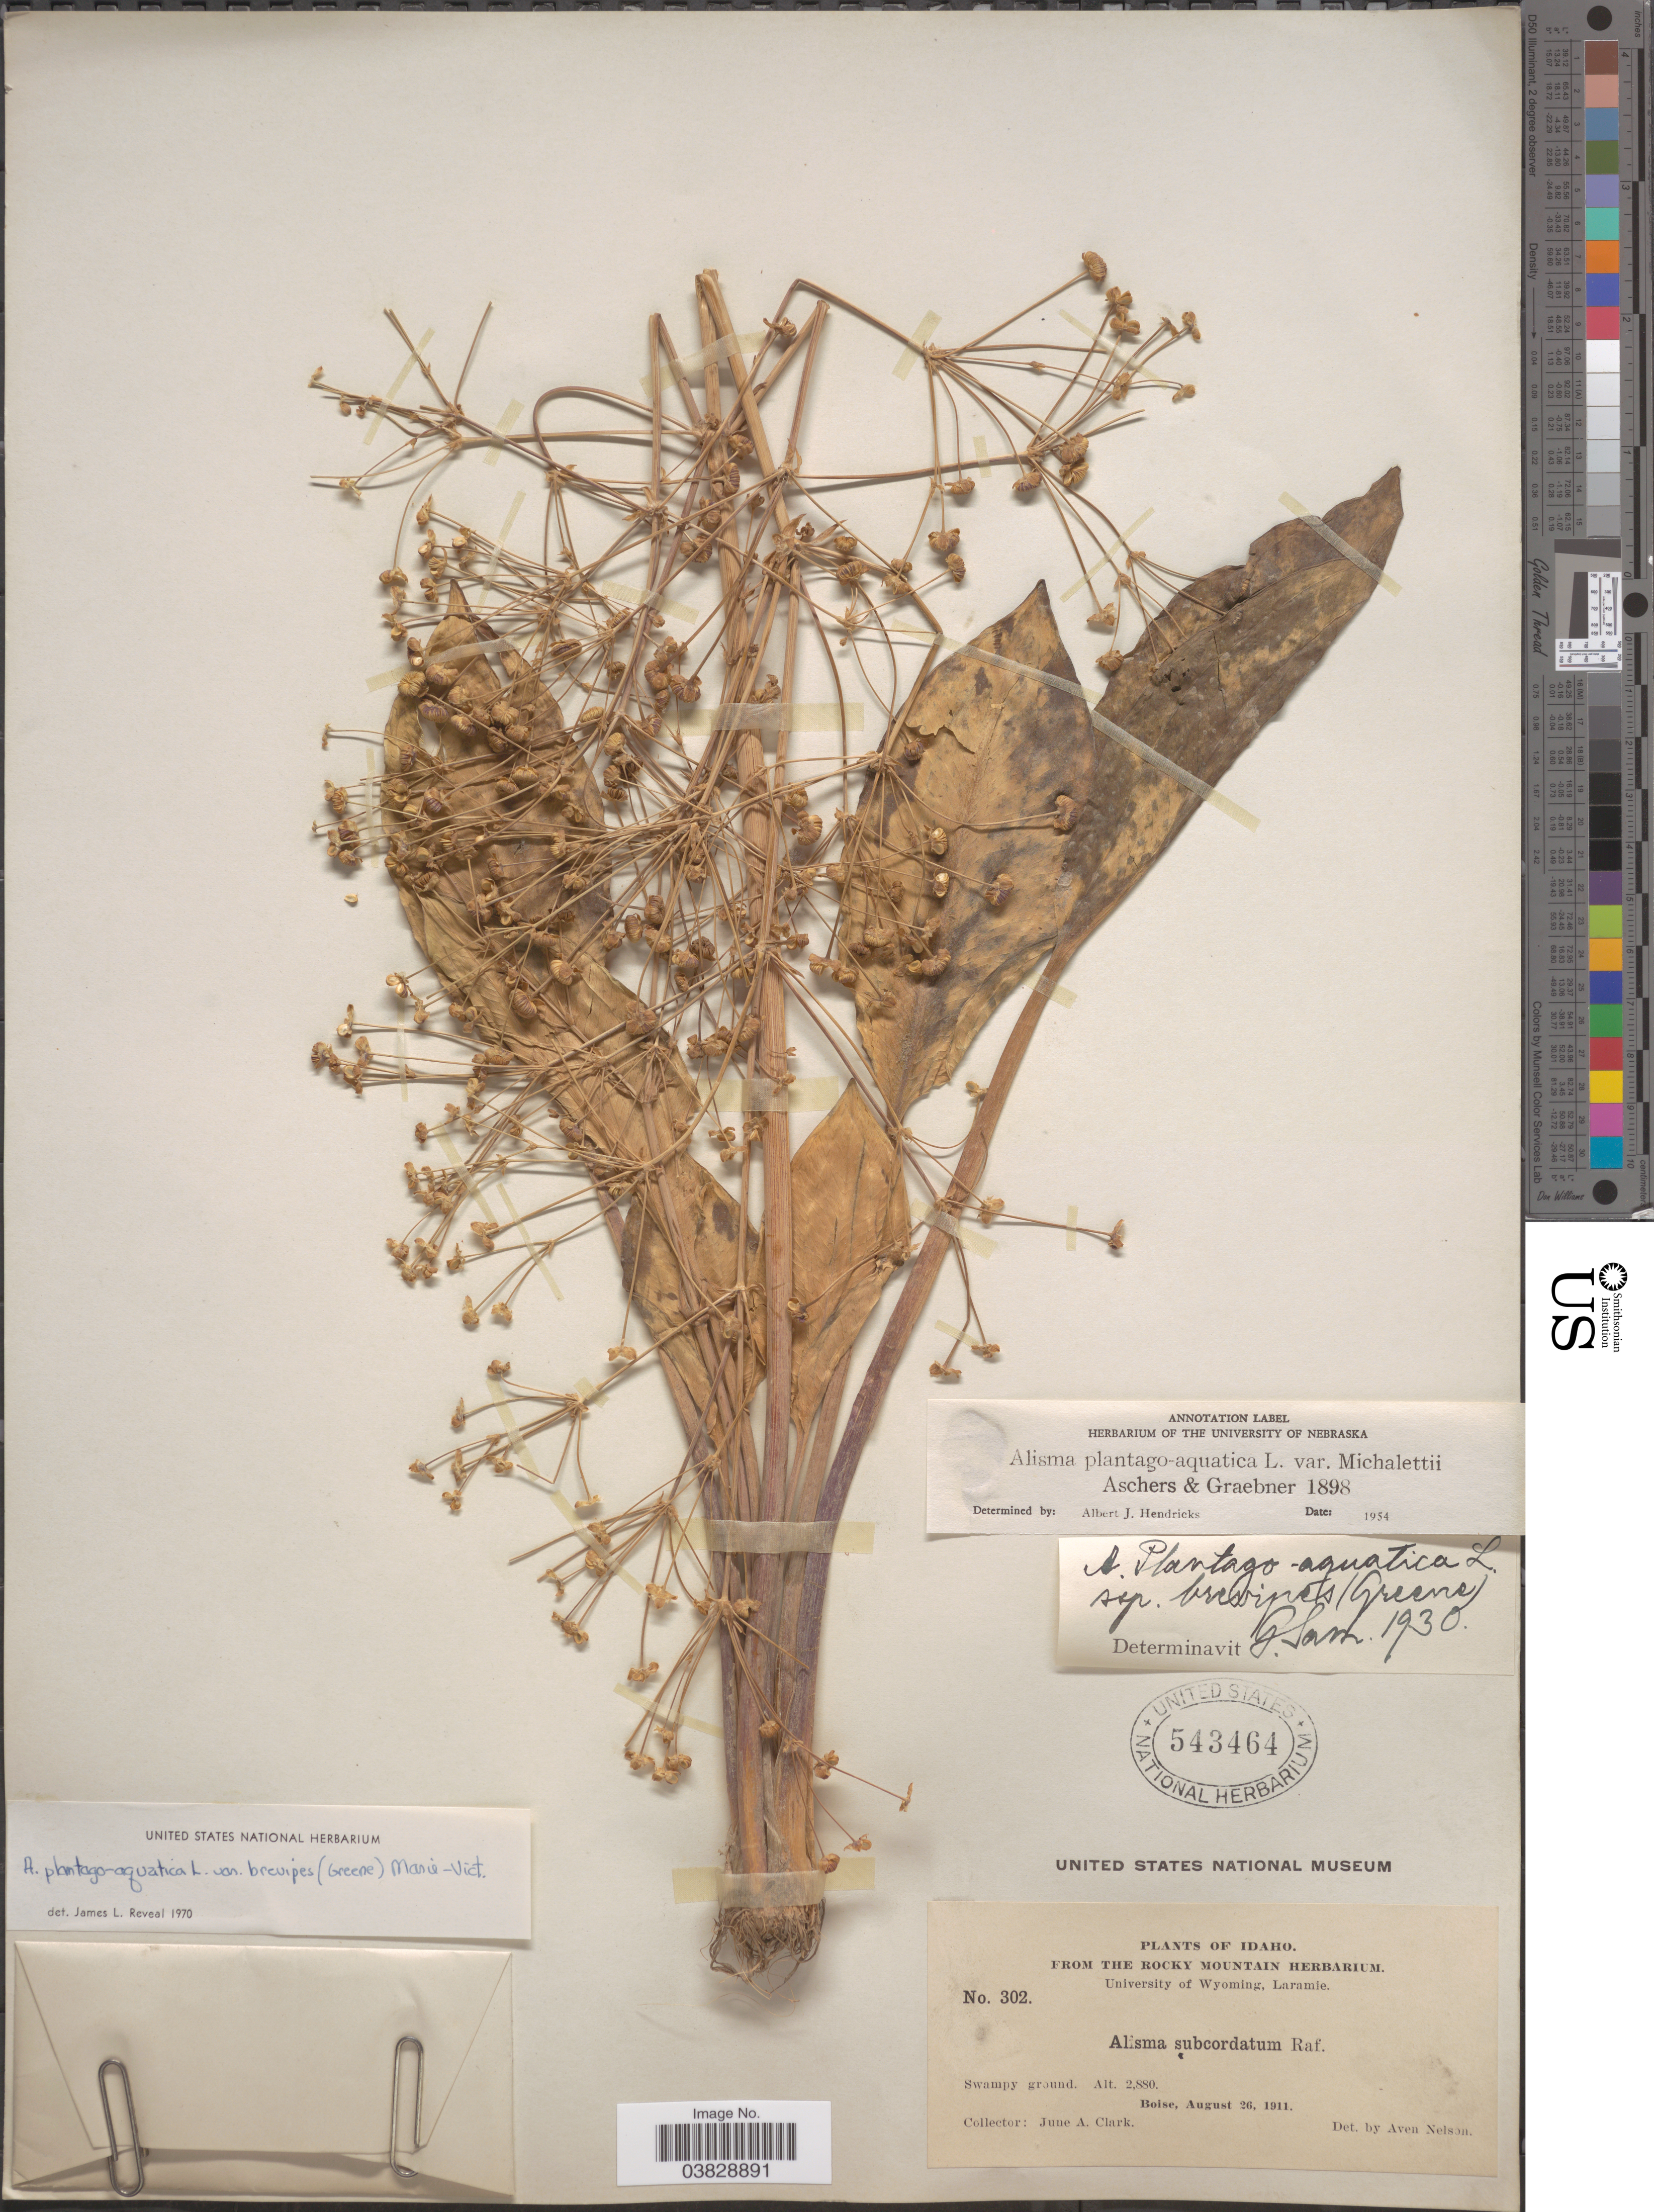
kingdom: Plantae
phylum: Tracheophyta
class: Liliopsida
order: Alismatales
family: Alismataceae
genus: Alisma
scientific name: Alisma plantago-aquatica var. brevipes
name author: (Greene) Vict.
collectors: J. A. Clark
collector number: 302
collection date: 1911-08-26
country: United States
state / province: Idaho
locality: Boise.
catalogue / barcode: US 543464